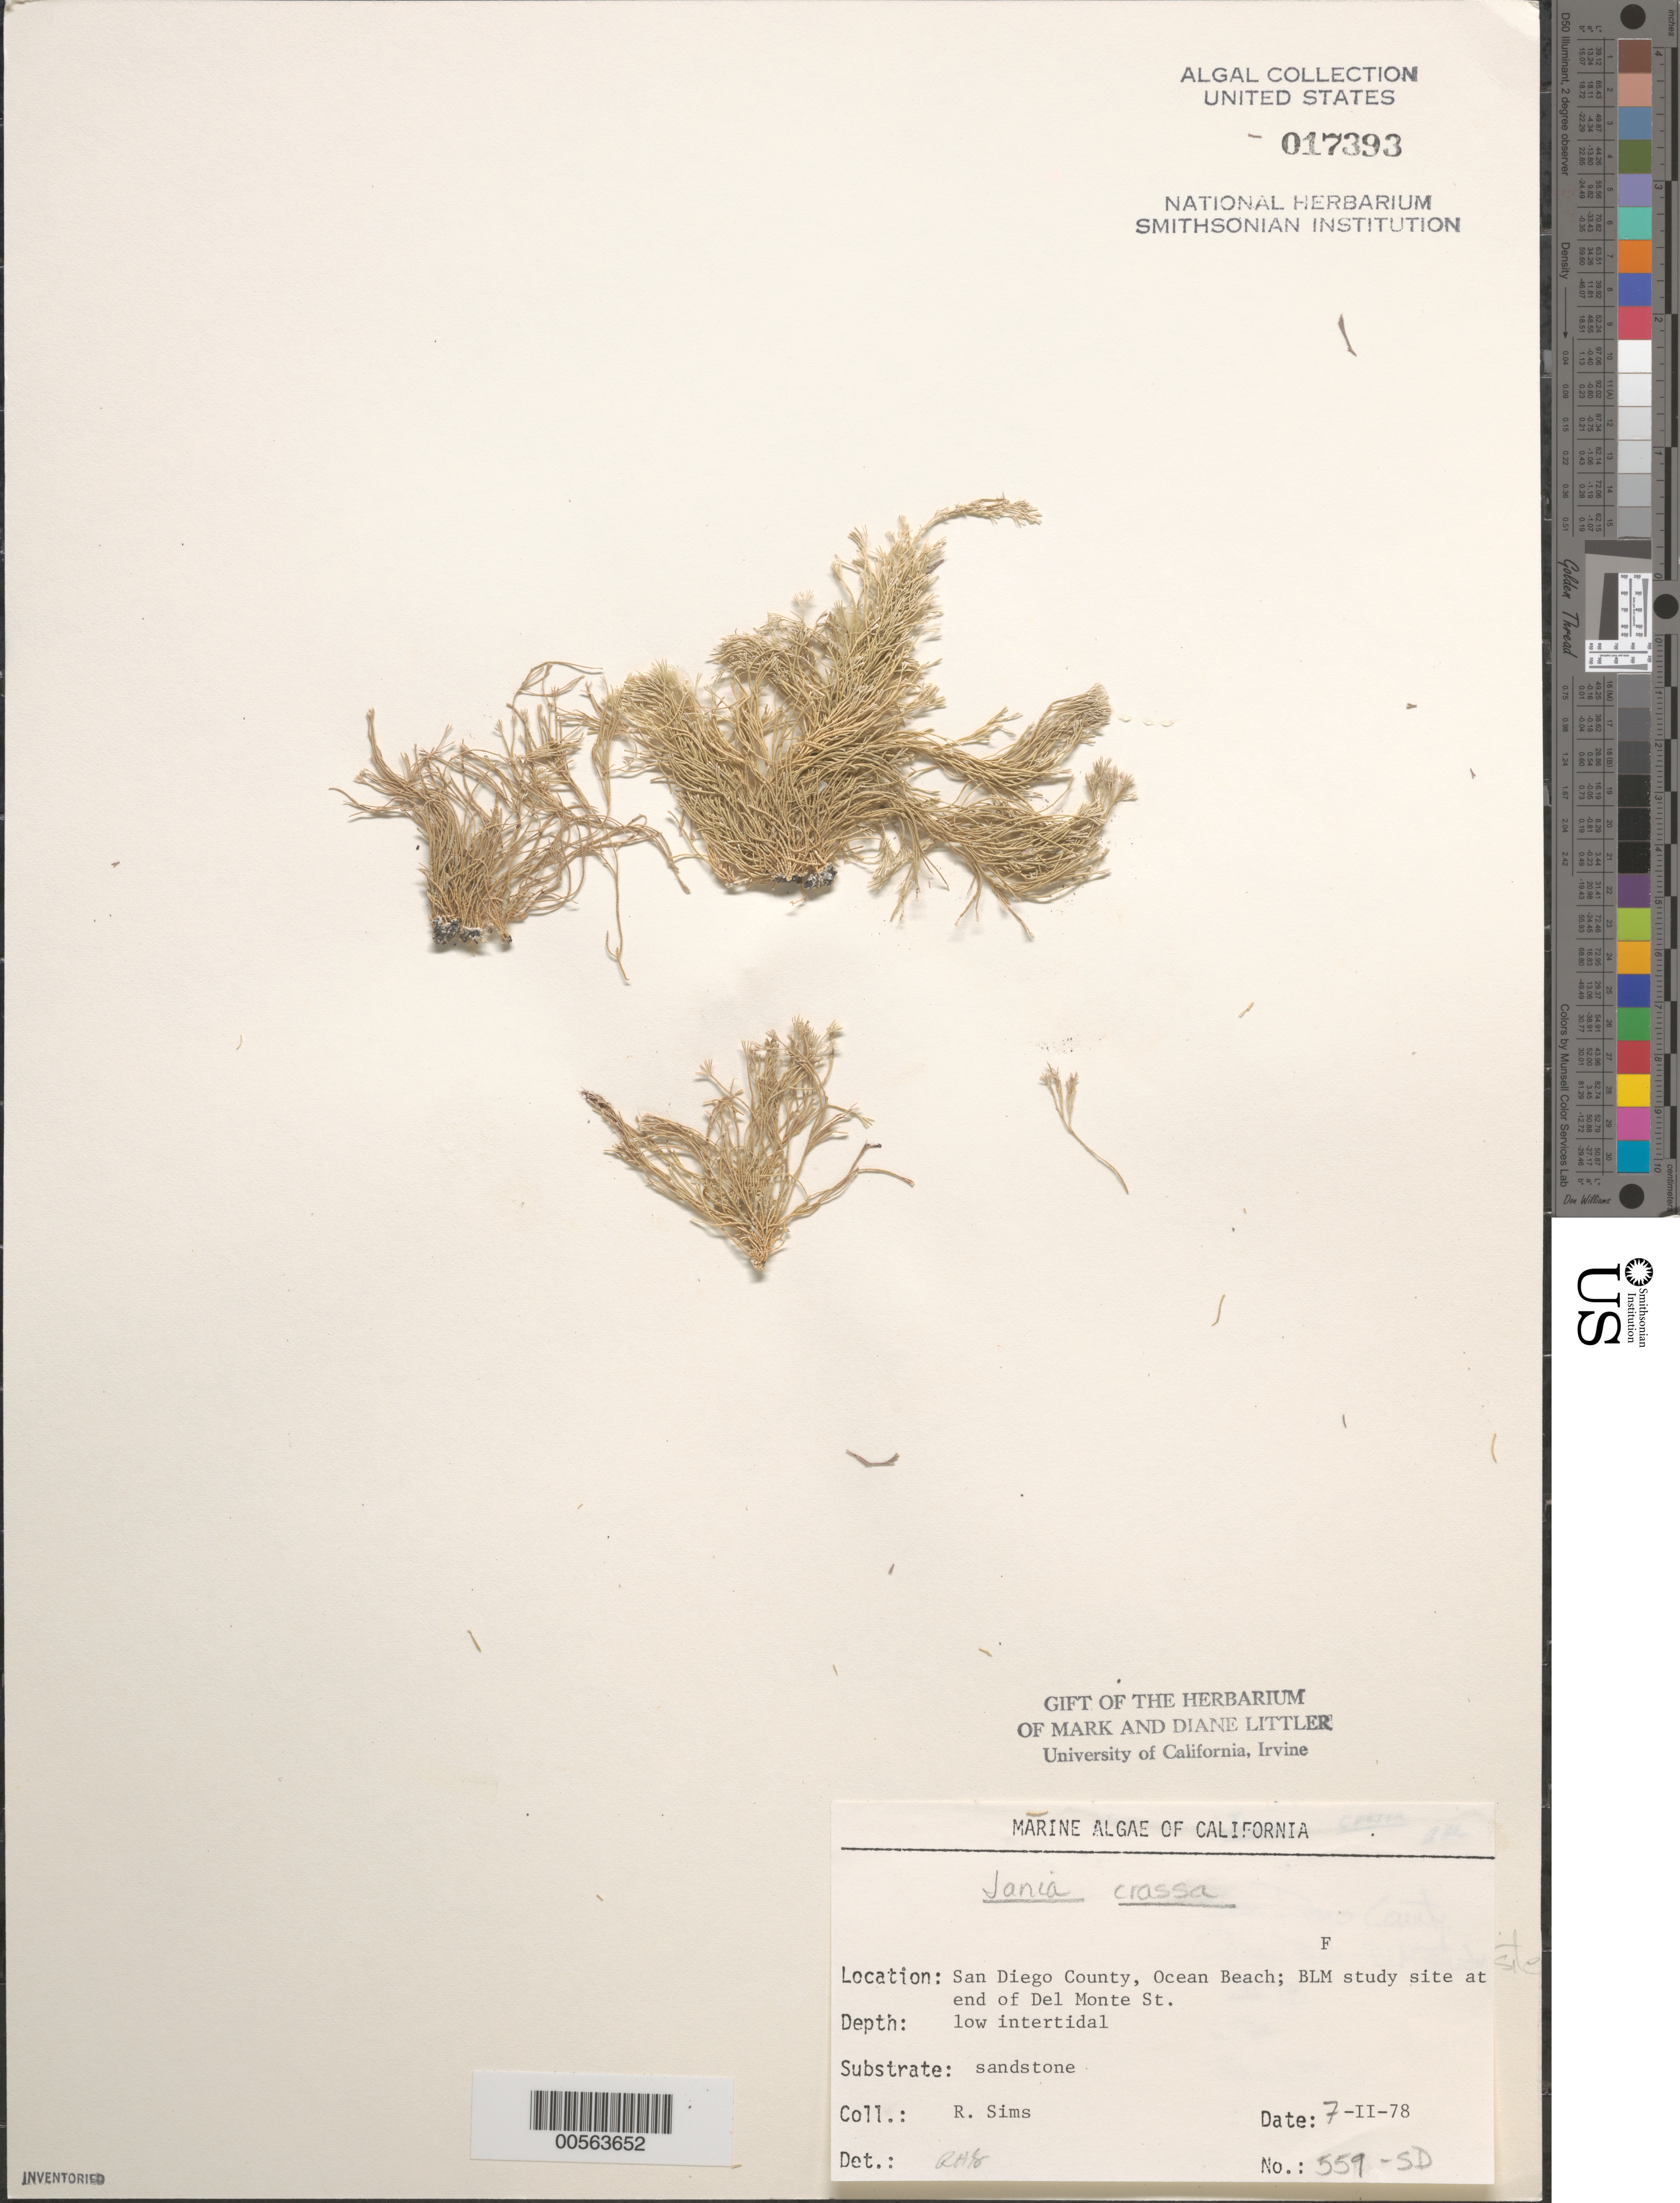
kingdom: Plantae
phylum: Rhodophyta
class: Florideophyceae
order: Corallinales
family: Corallinaceae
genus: Jania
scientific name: Jania crassa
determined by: Sims, Robert H.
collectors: R. H. Sims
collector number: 559-sd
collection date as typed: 07 Feb 1978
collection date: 1978-02-07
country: United States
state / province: California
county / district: San Diego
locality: Ocean Beach, end of Del Monte Street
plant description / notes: BLM-SOCALBIGHT Rocky Intertidal Survey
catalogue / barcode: US 17393